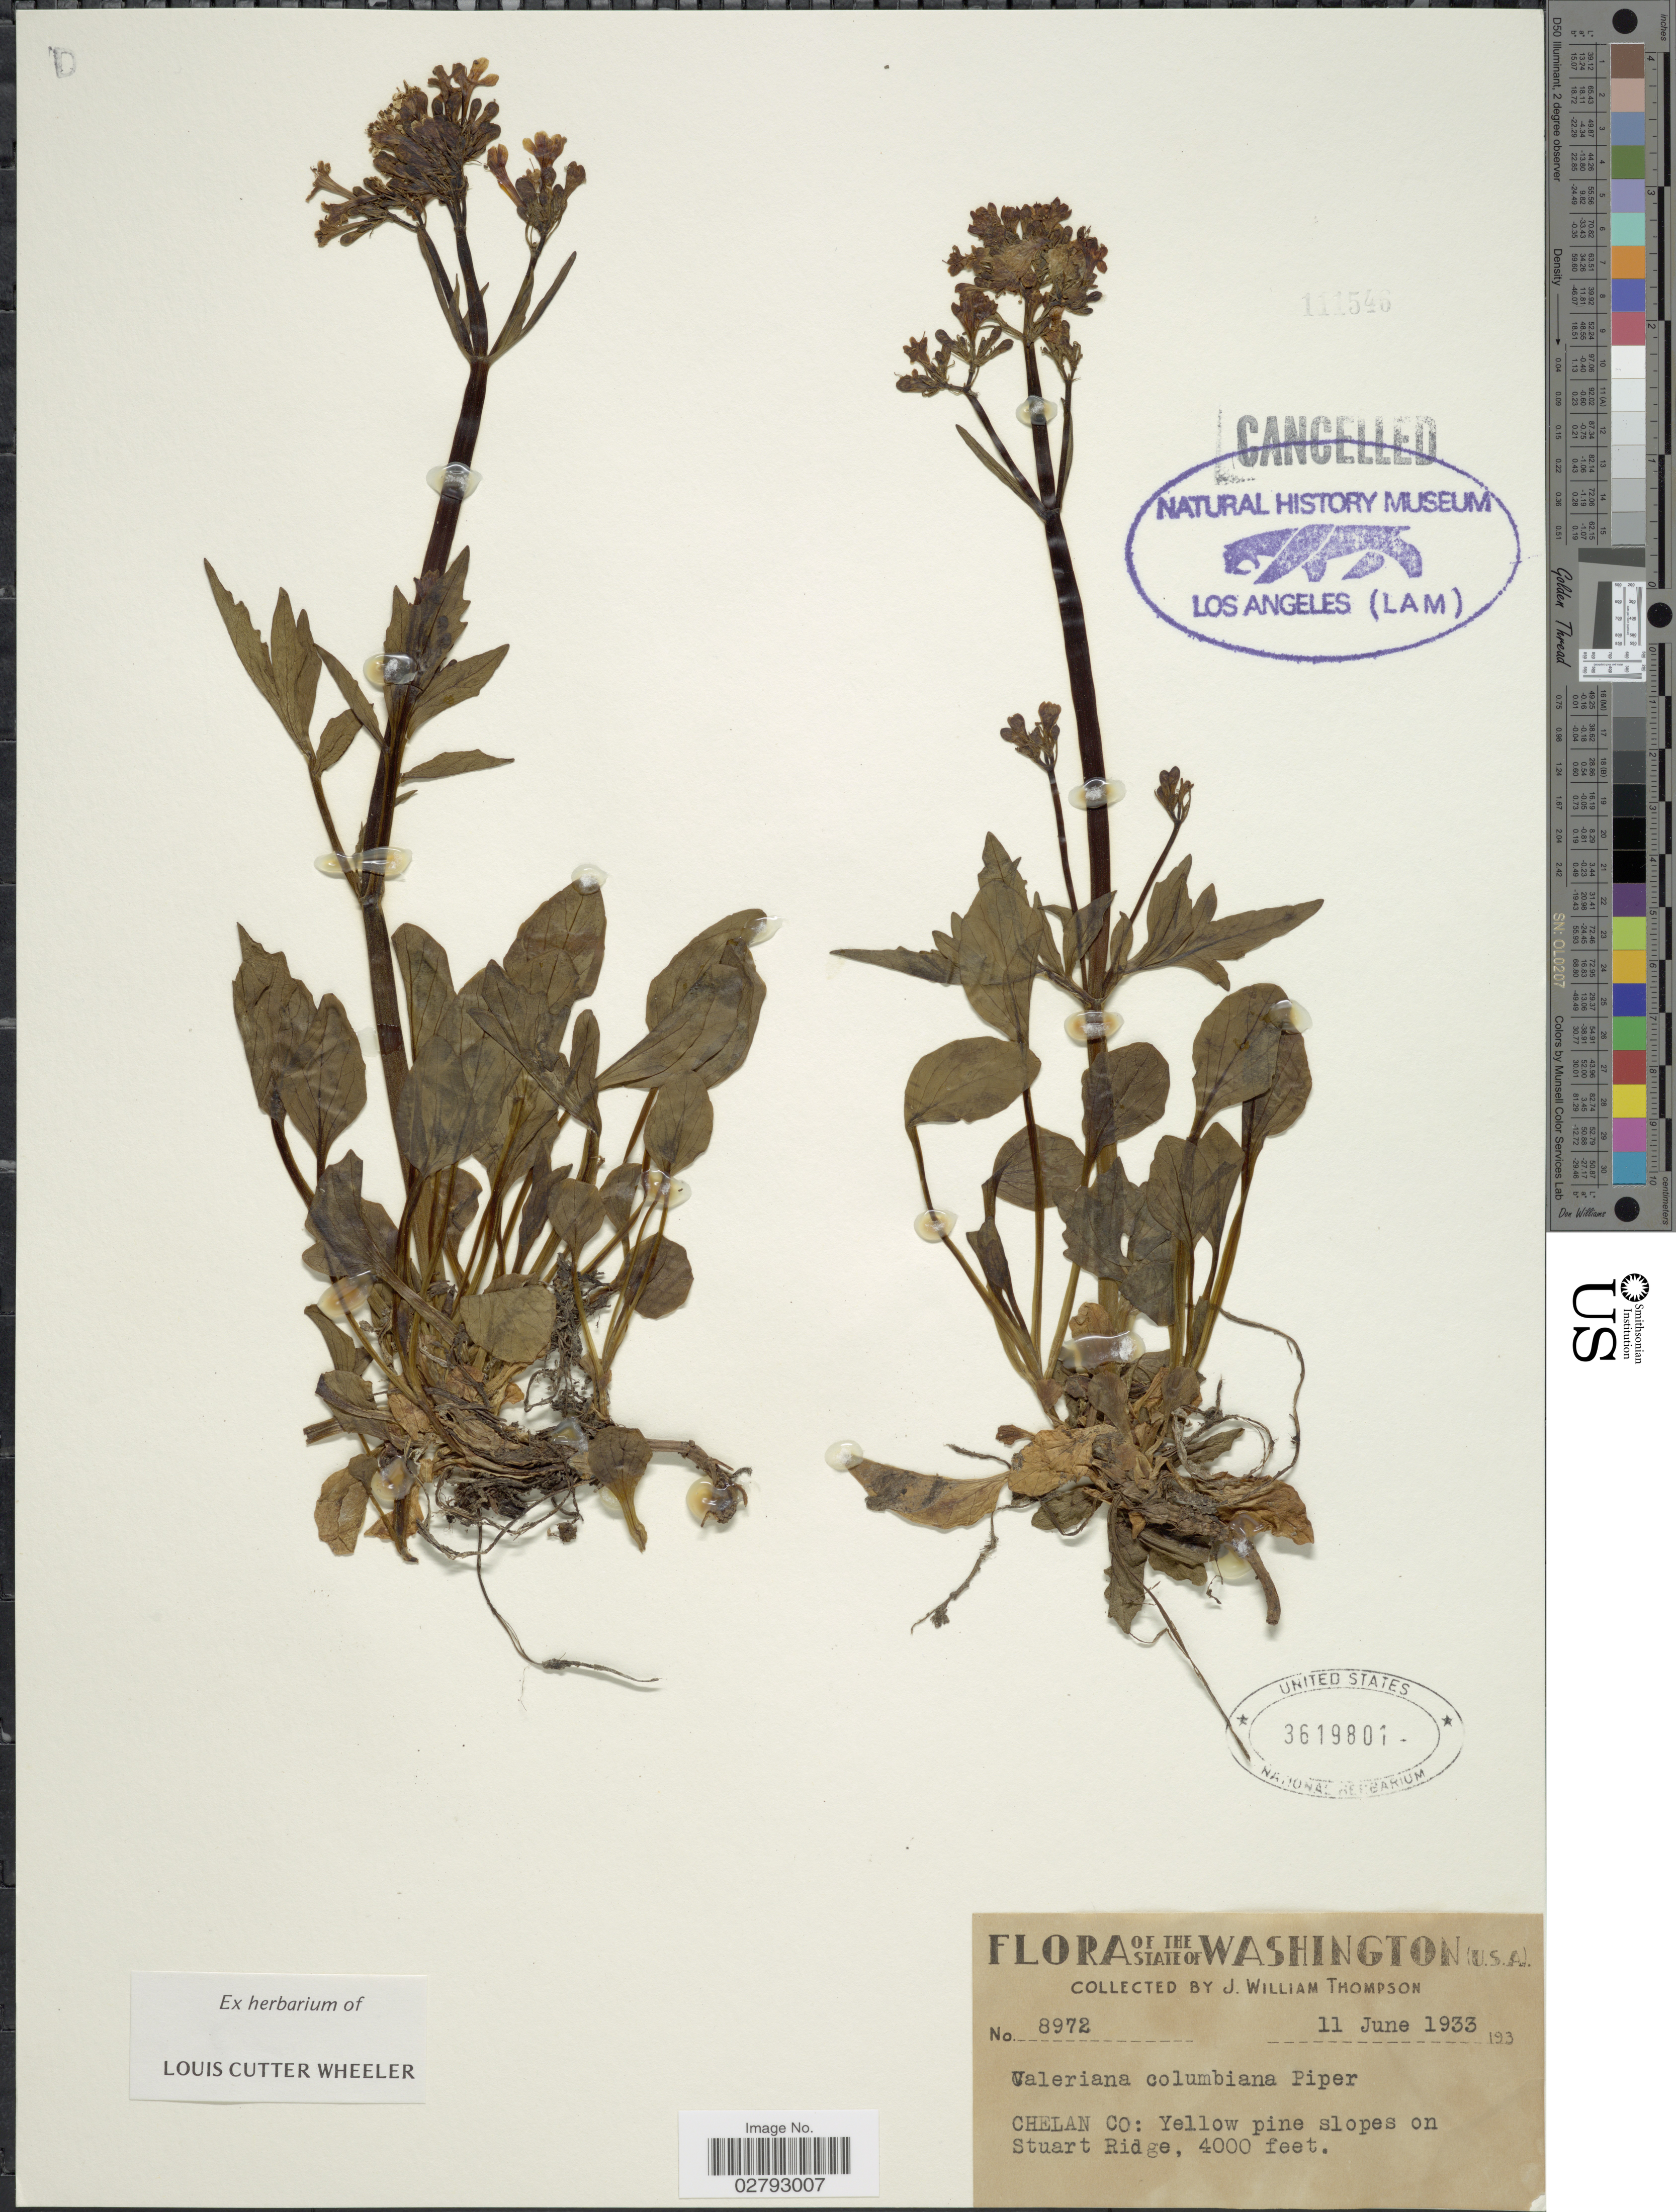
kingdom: Plantae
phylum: Tracheophyta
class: Magnoliopsida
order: Dipsacales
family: Caprifoliaceae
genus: Valeriana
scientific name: Valeriana columbiana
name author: Piper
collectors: J. W. Thompson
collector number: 8972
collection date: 1933-06-11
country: United States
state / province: Washington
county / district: Chelan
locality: Chelan Co.: Yellow pine slopes on Stuart Ridge.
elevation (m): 1219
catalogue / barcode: US 3619801